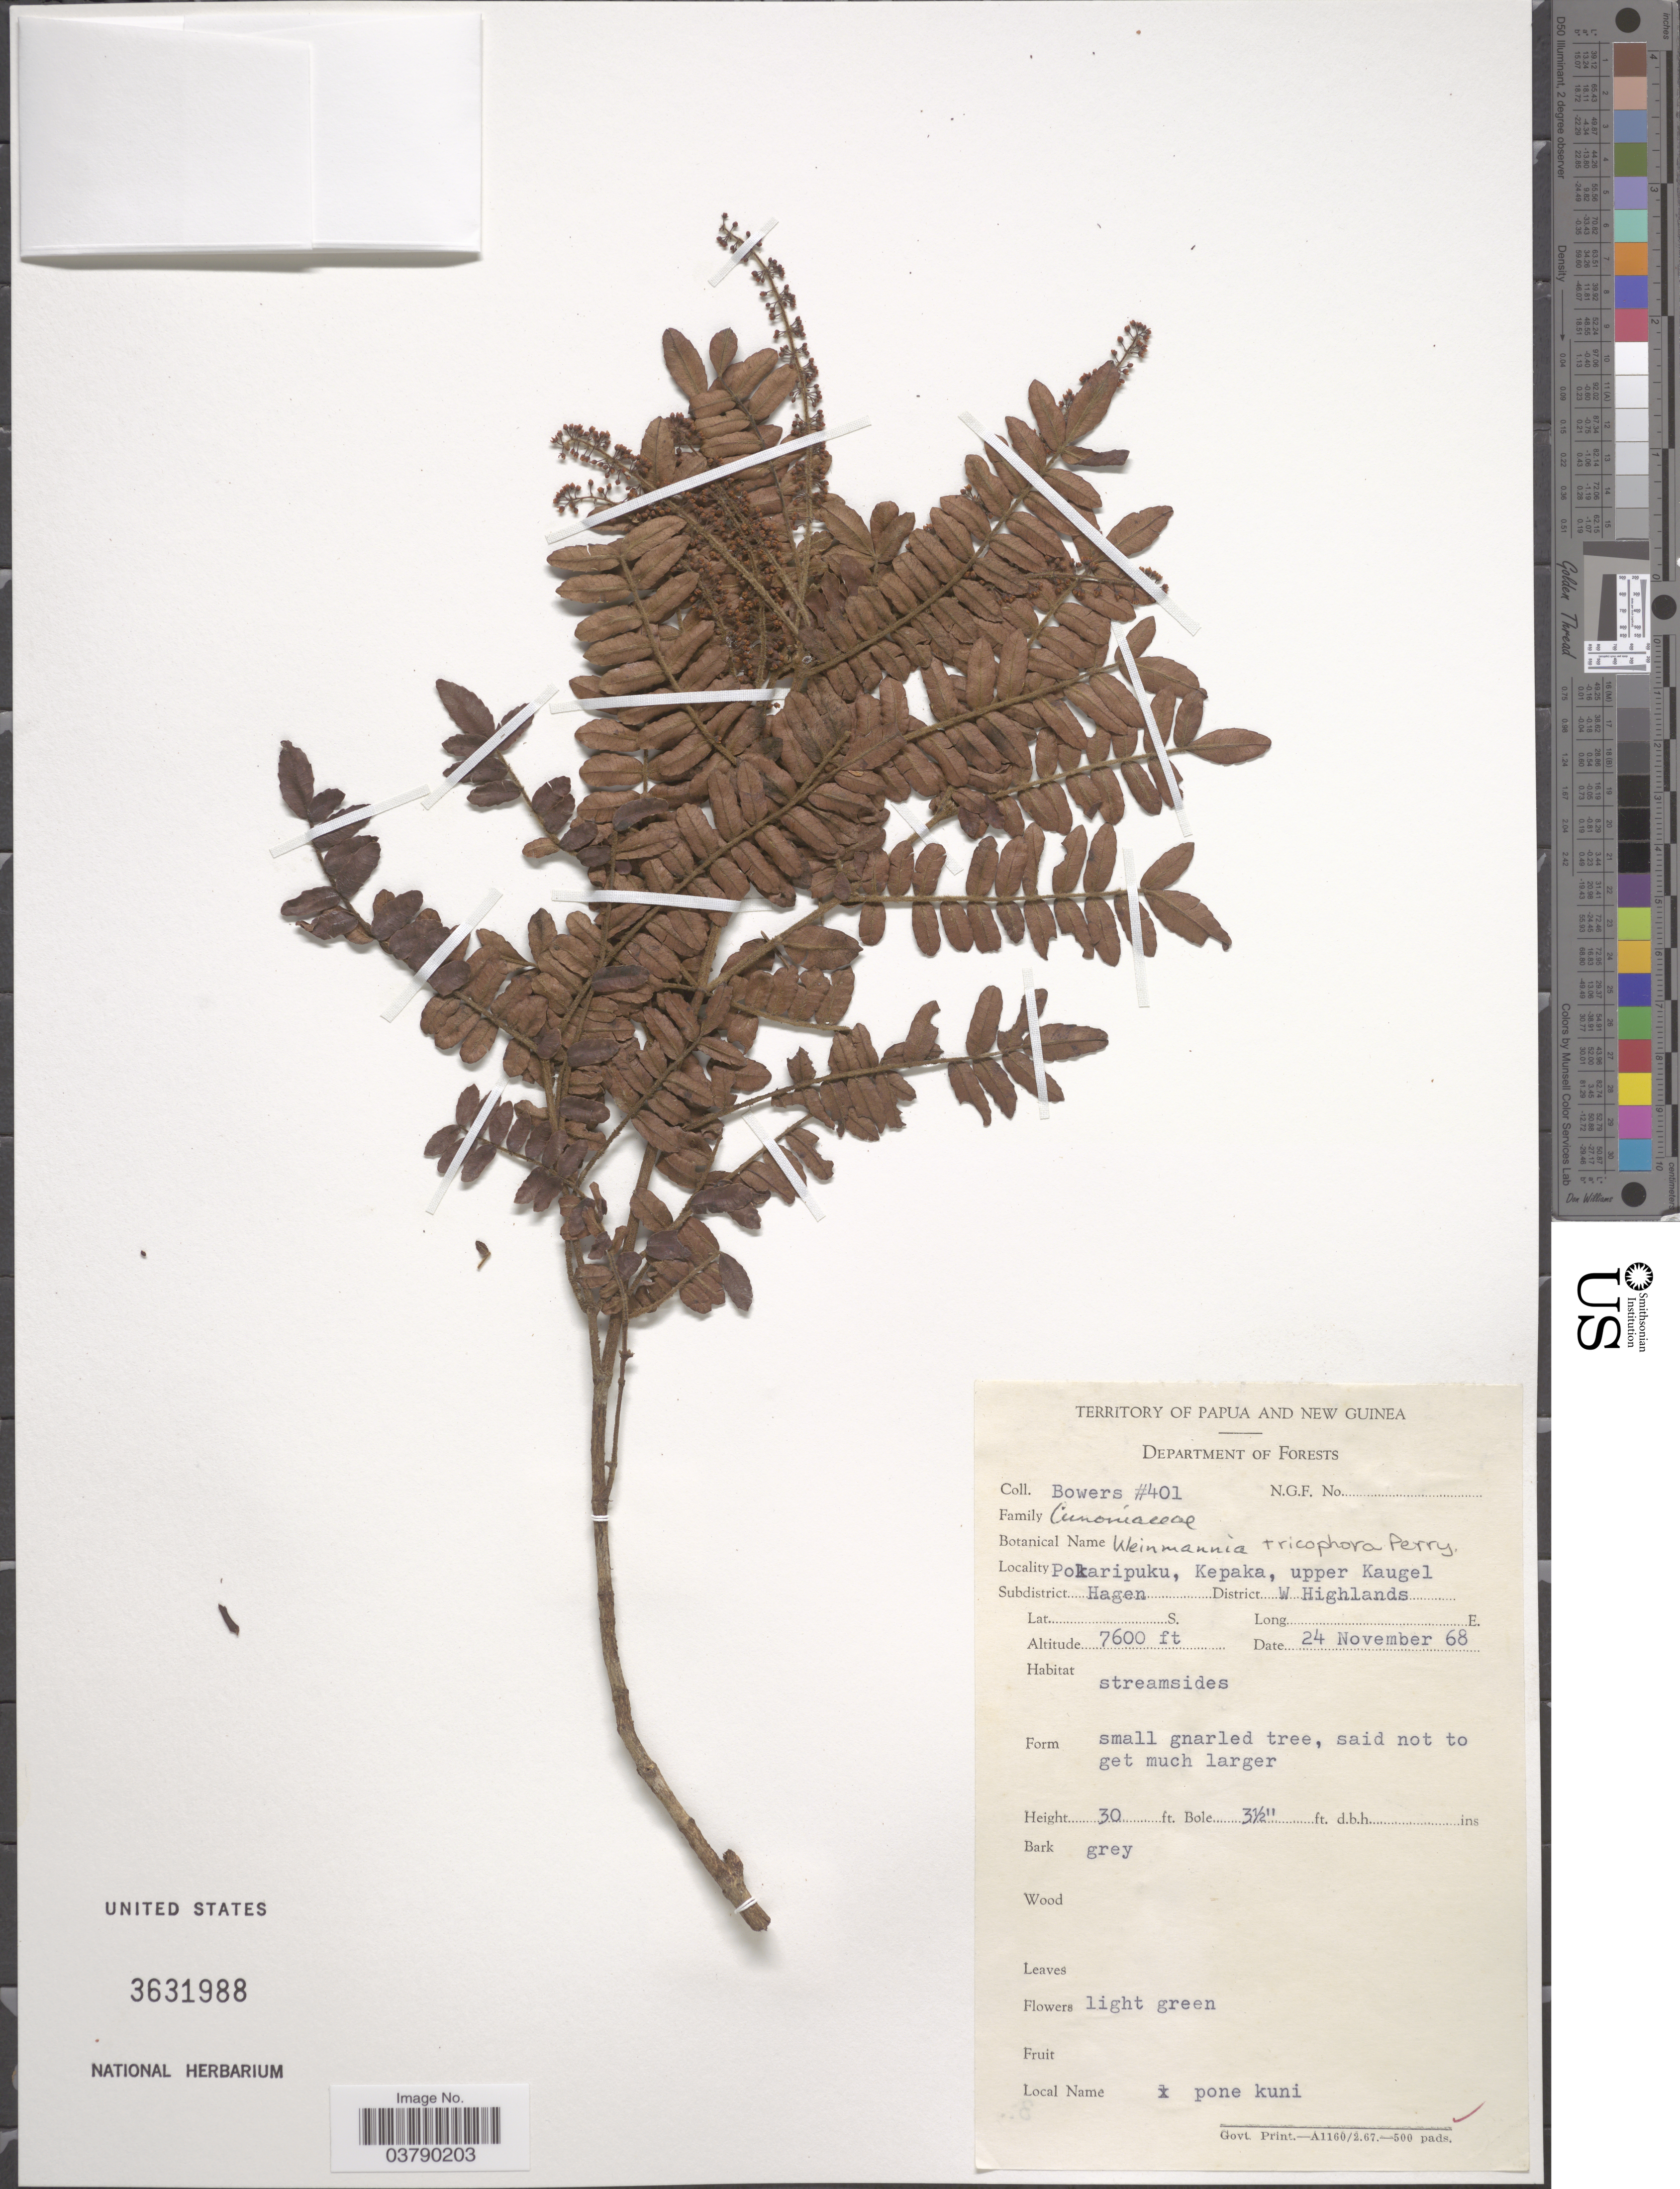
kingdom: Plantae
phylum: Tracheophyta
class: Magnoliopsida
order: Oxalidales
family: Cunoniaceae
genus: Pterophylla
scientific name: Pterophylla urdanetensis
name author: (Elmer) Pillon & H.C. Hopkins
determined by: Strong, Mark T., (BOT), Smithsonian Institution - National Museum of Natural History (UNITED STATES)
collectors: -. Bowers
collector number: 401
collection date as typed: Transcribed d/m/y: 24/11/68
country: Papua New Guinea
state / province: Western Highlands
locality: Territory of Papua and New Guinea. Pokaripuku, Kepaka, upper Kaugel. Subdistrict Hagen, District W Highlands.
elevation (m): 2316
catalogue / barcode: US 3631988